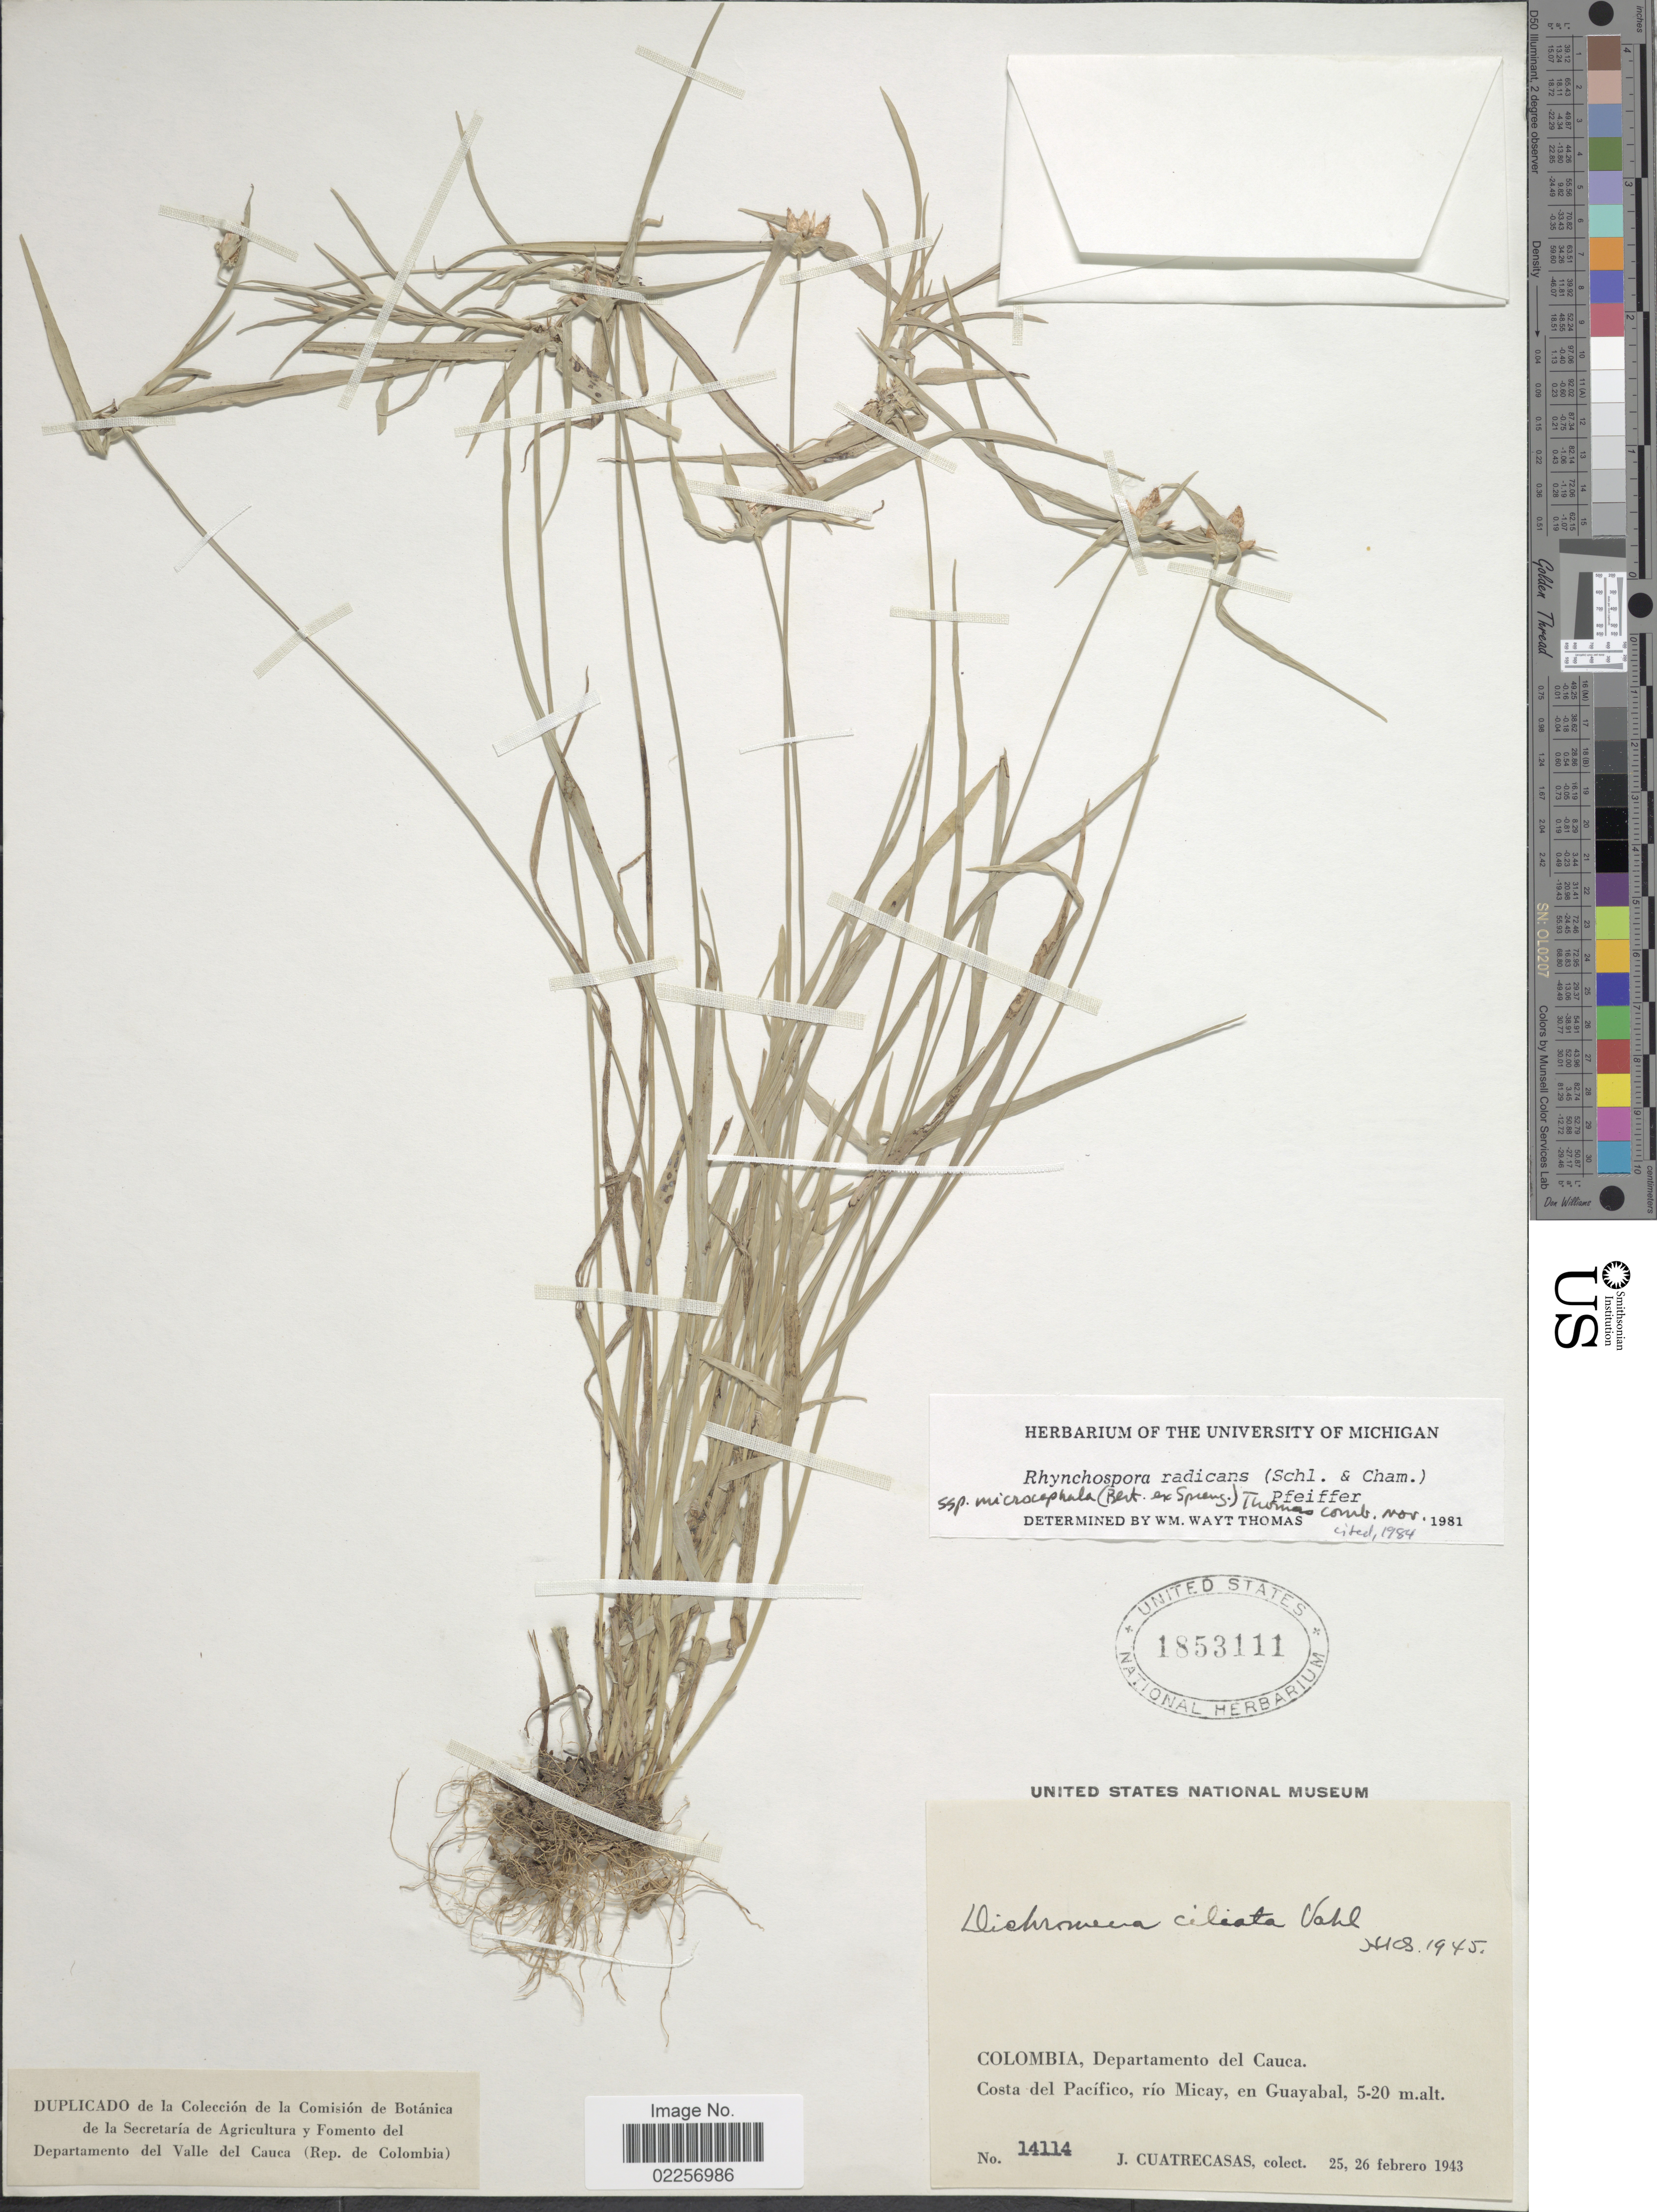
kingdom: Plantae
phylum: Tracheophyta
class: Liliopsida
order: Poales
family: Cyperaceae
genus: Rhynchospora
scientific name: Rhynchospora radicans subsp. microcephala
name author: (Bertero ex Spreng.) W.W. Thomas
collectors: J. Cuatrecasas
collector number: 14114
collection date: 1943-02-25/1943-02-26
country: Colombia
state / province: Cauca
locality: Costa del Pacifico, rio Micay, en Guayabal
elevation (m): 5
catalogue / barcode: US 1853111